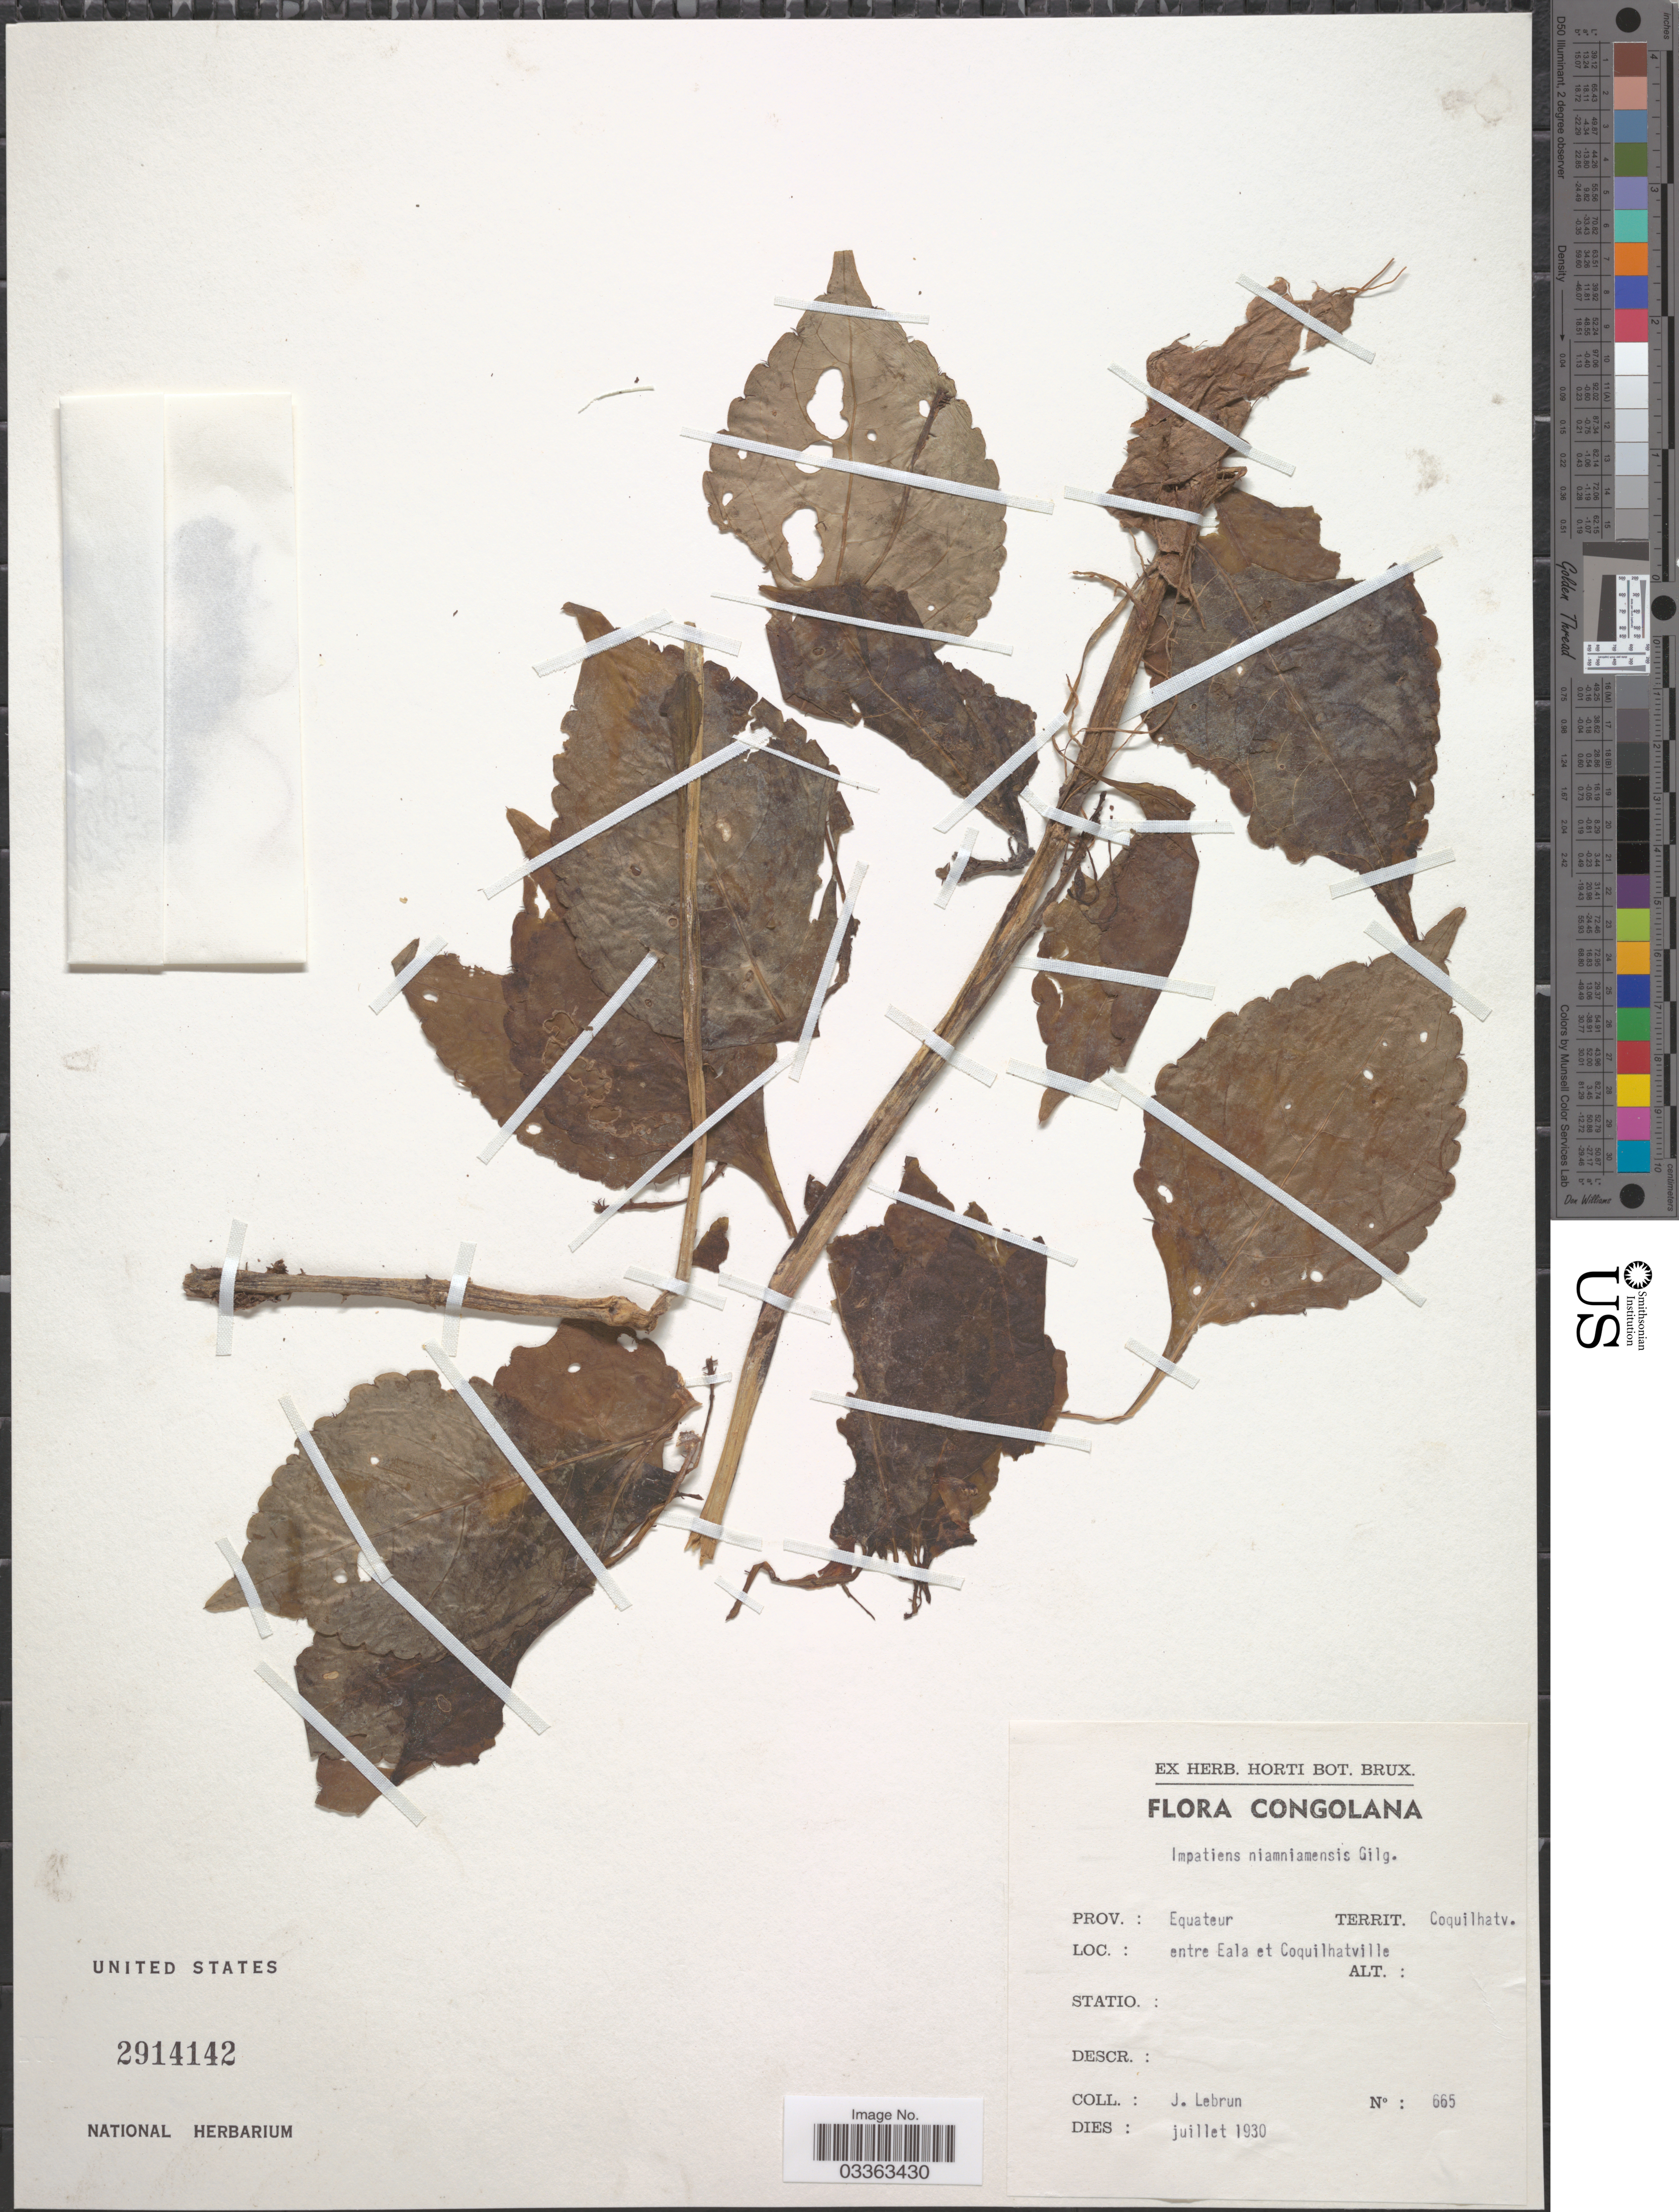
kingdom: Plantae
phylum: Tracheophyta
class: Magnoliopsida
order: Ericales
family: Balsaminaceae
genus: Impatiens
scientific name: Impatiens niamniamensis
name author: Gilg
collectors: J. A. Lebrun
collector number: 665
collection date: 1930-07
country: Congo, Democratic Republic of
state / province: Equateur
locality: Congolana, Territ. Coquilhatv., entre Eala et Coquilhatville.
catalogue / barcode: US 2914142